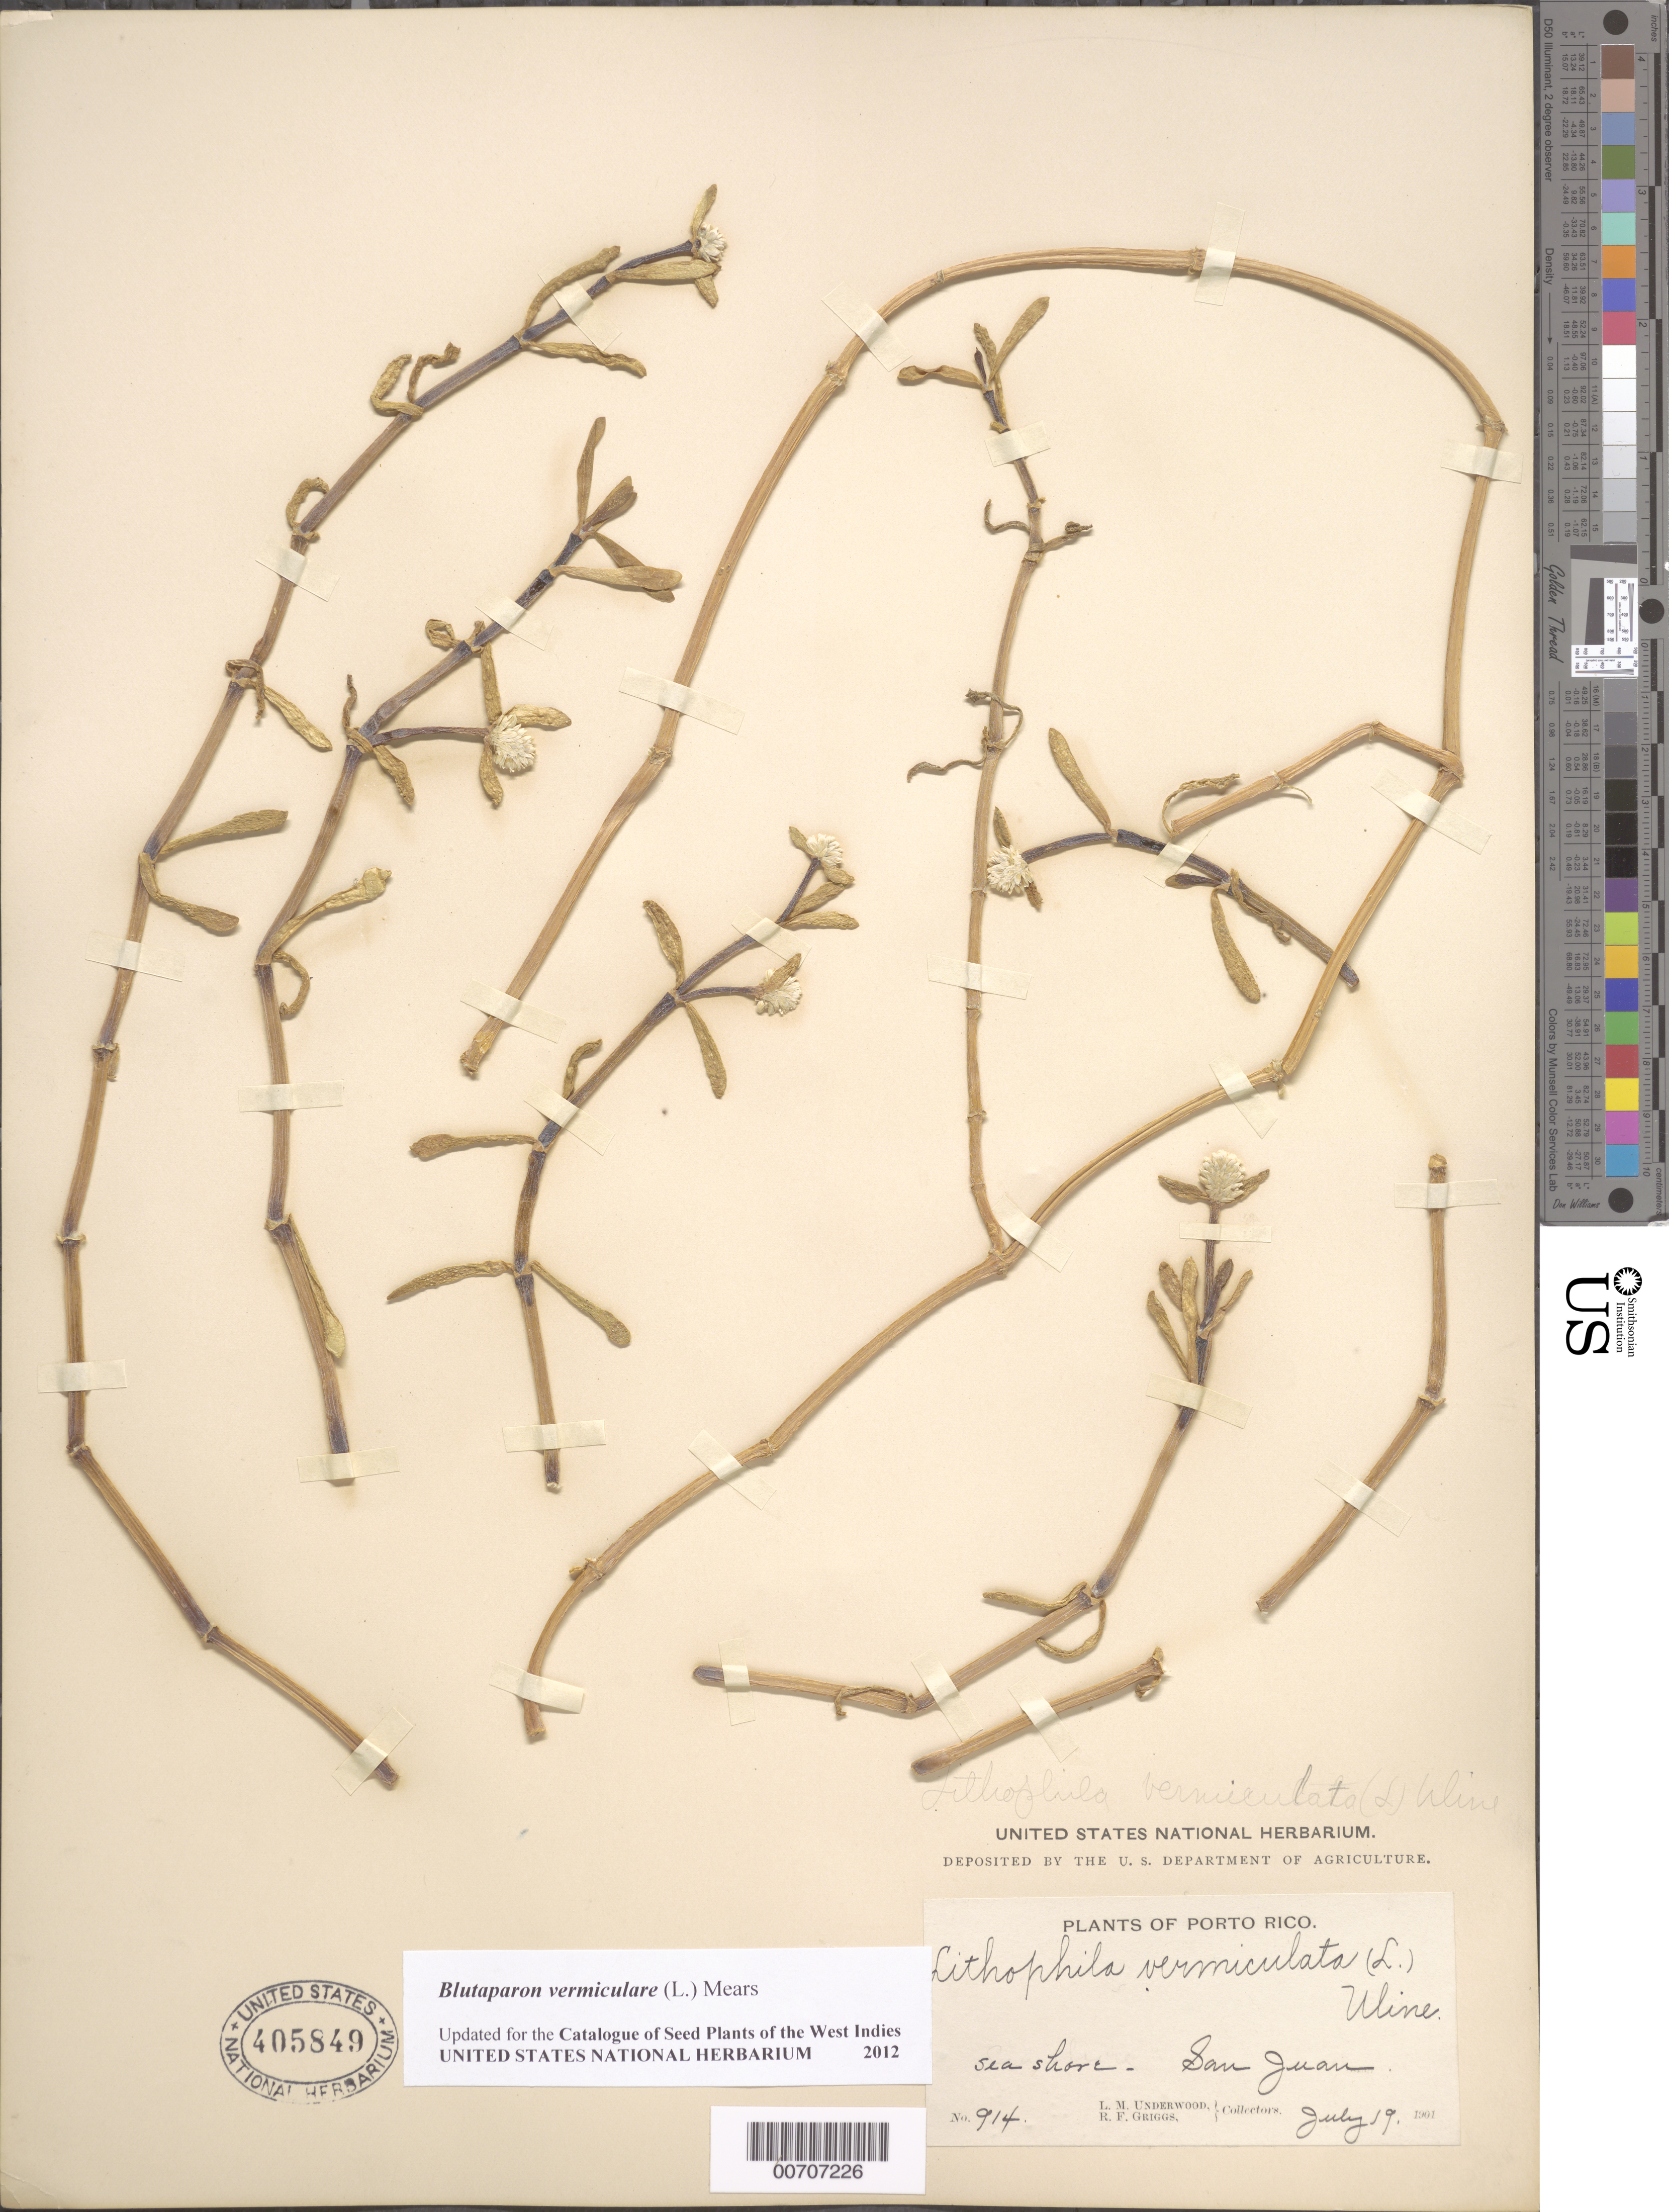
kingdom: Plantae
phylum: Tracheophyta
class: Magnoliopsida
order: Caryophyllales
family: Amaranthaceae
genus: Gomphrena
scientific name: Gomphrena vermicularis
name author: L.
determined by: Strong, Mark T., (BOT), Smithsonian Institution - National Museum of Natural History (UNITED STATES)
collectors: L. M. Underwood & R. F. Griggs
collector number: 914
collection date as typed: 19 Jul 1901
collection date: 1901-07-19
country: Puerto Rico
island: Greater Antilles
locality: San Juan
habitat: Seashore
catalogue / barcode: US 405849